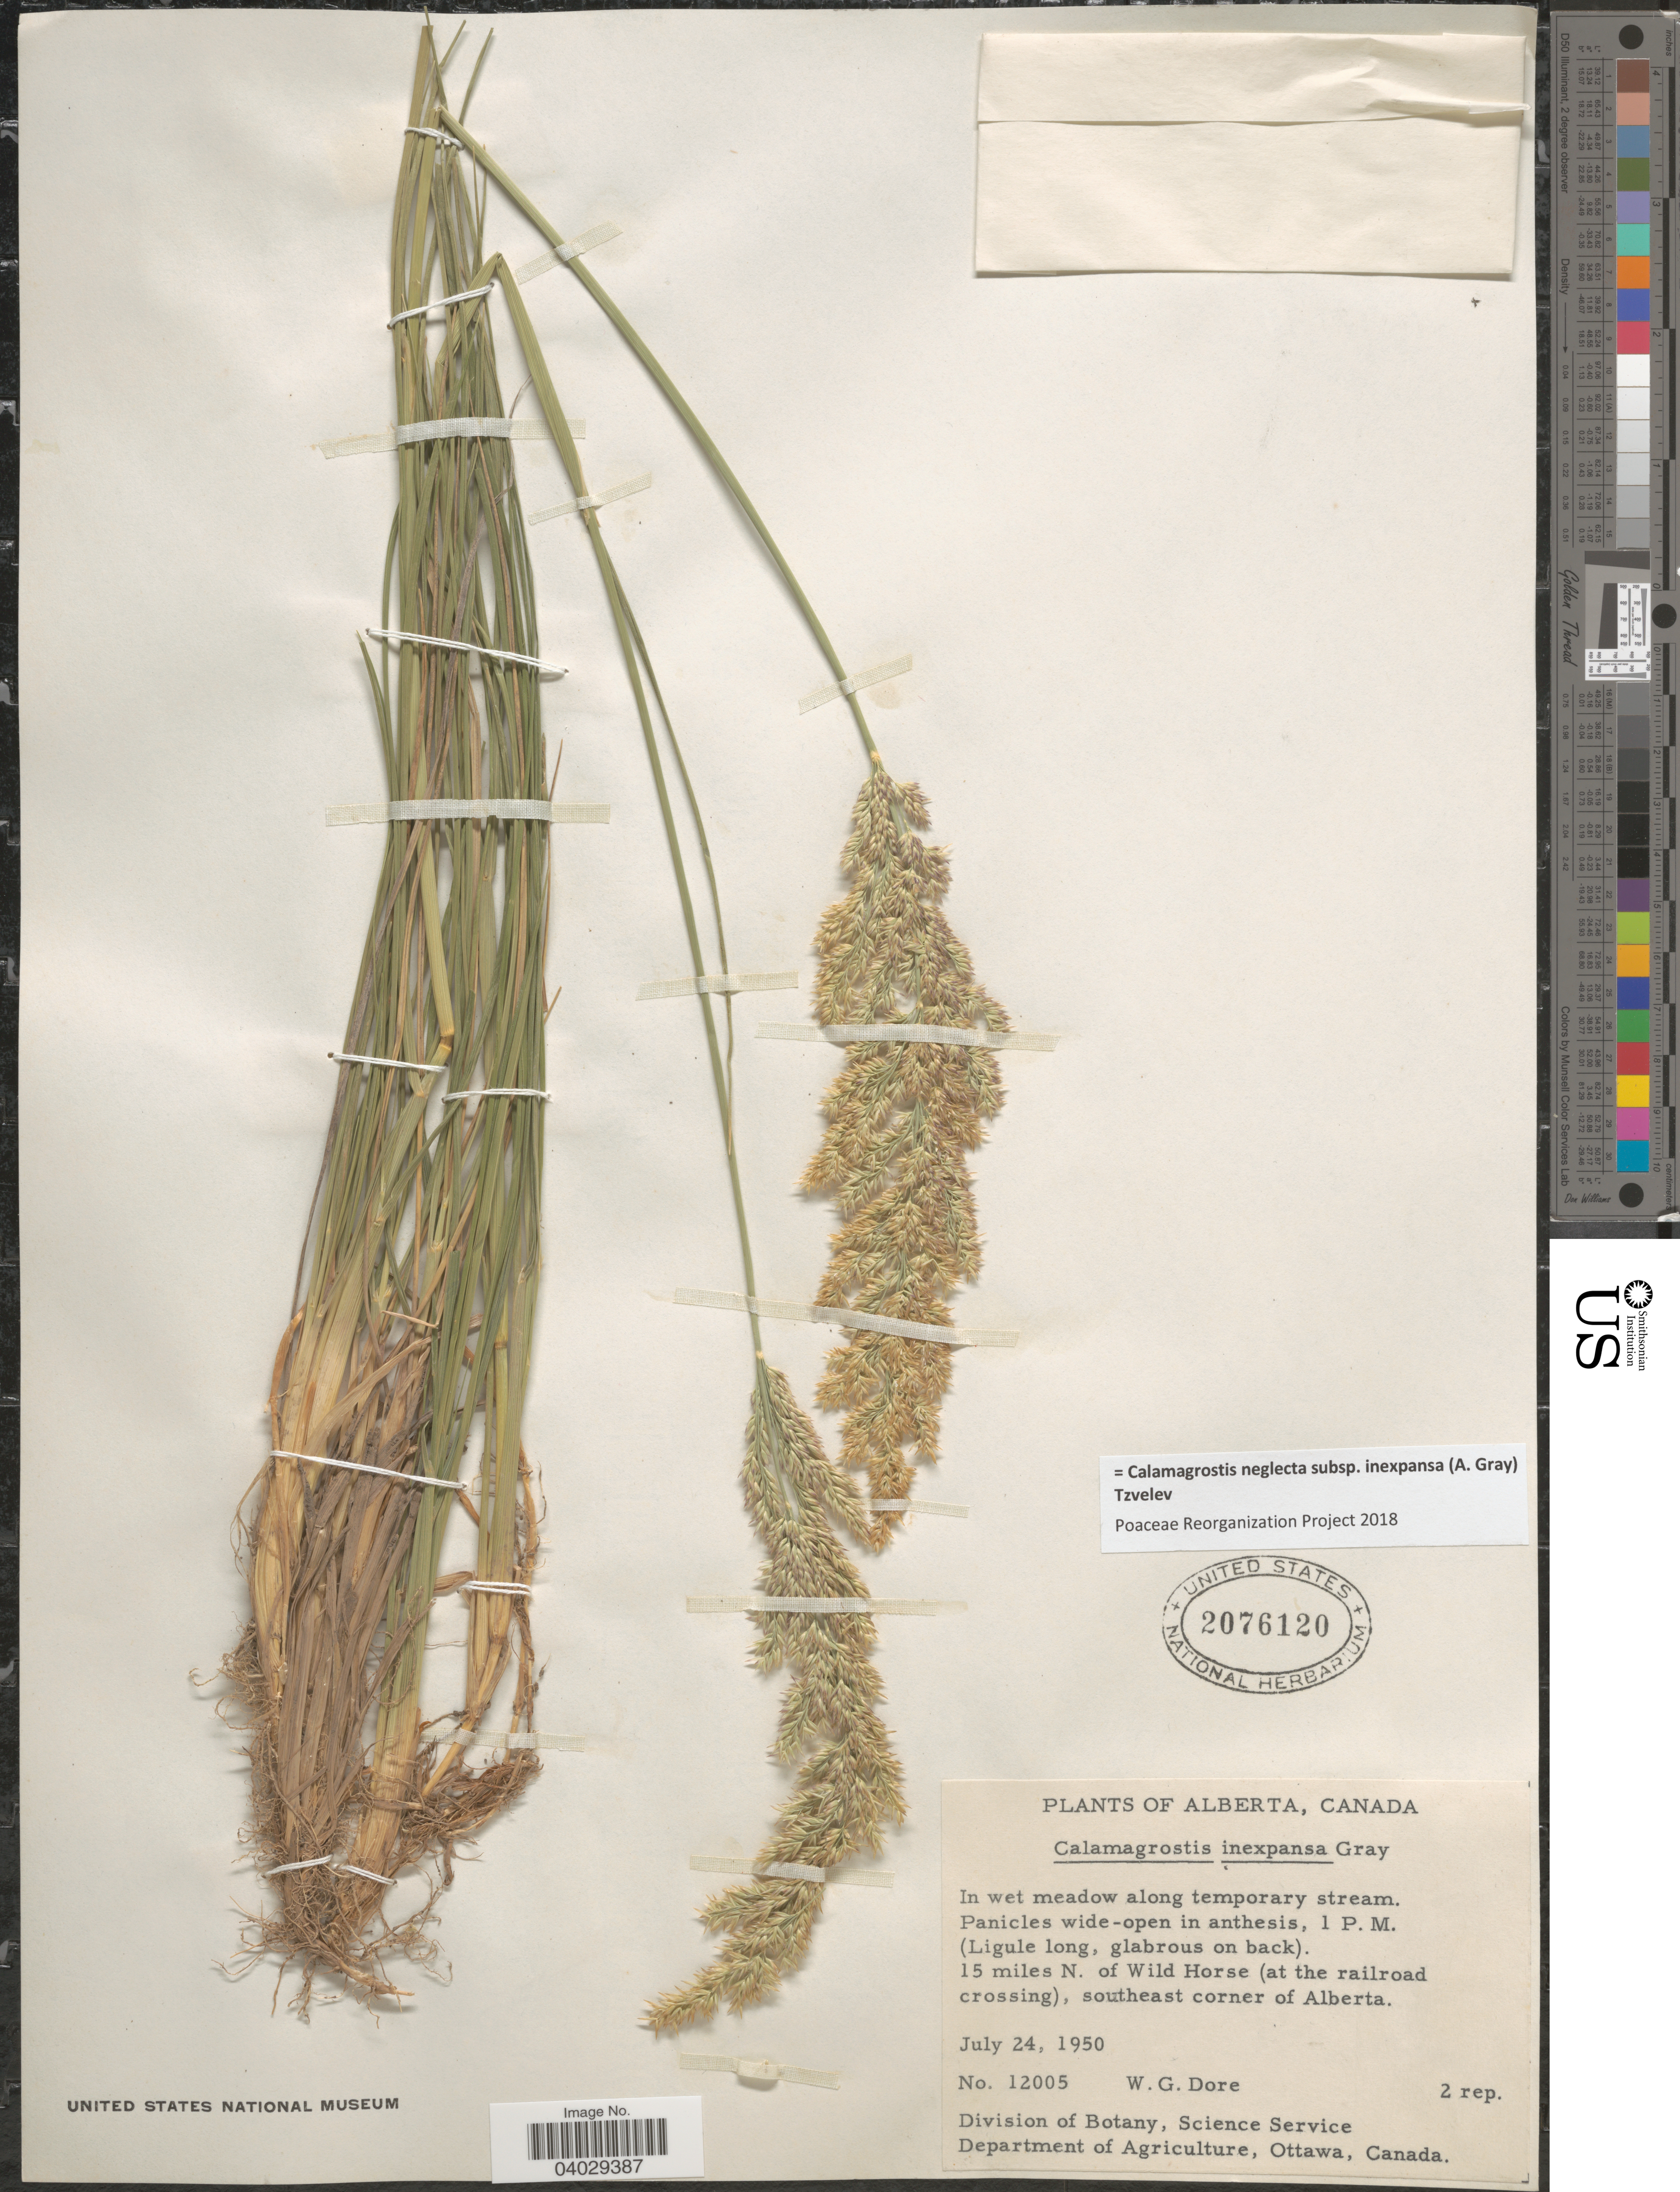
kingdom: Plantae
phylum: Tracheophyta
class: Liliopsida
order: Poales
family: Poaceae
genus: Calamagrostis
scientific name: Calamagrostis neglecta subsp. inexpansa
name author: (A. Gray) Tzvelev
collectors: W. Dore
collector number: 12005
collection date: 1950-07-24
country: Canada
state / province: Alberta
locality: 15 miles N. of Wild Horse (at the railroad crossing), southeast corner of Alberta.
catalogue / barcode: US 2076120